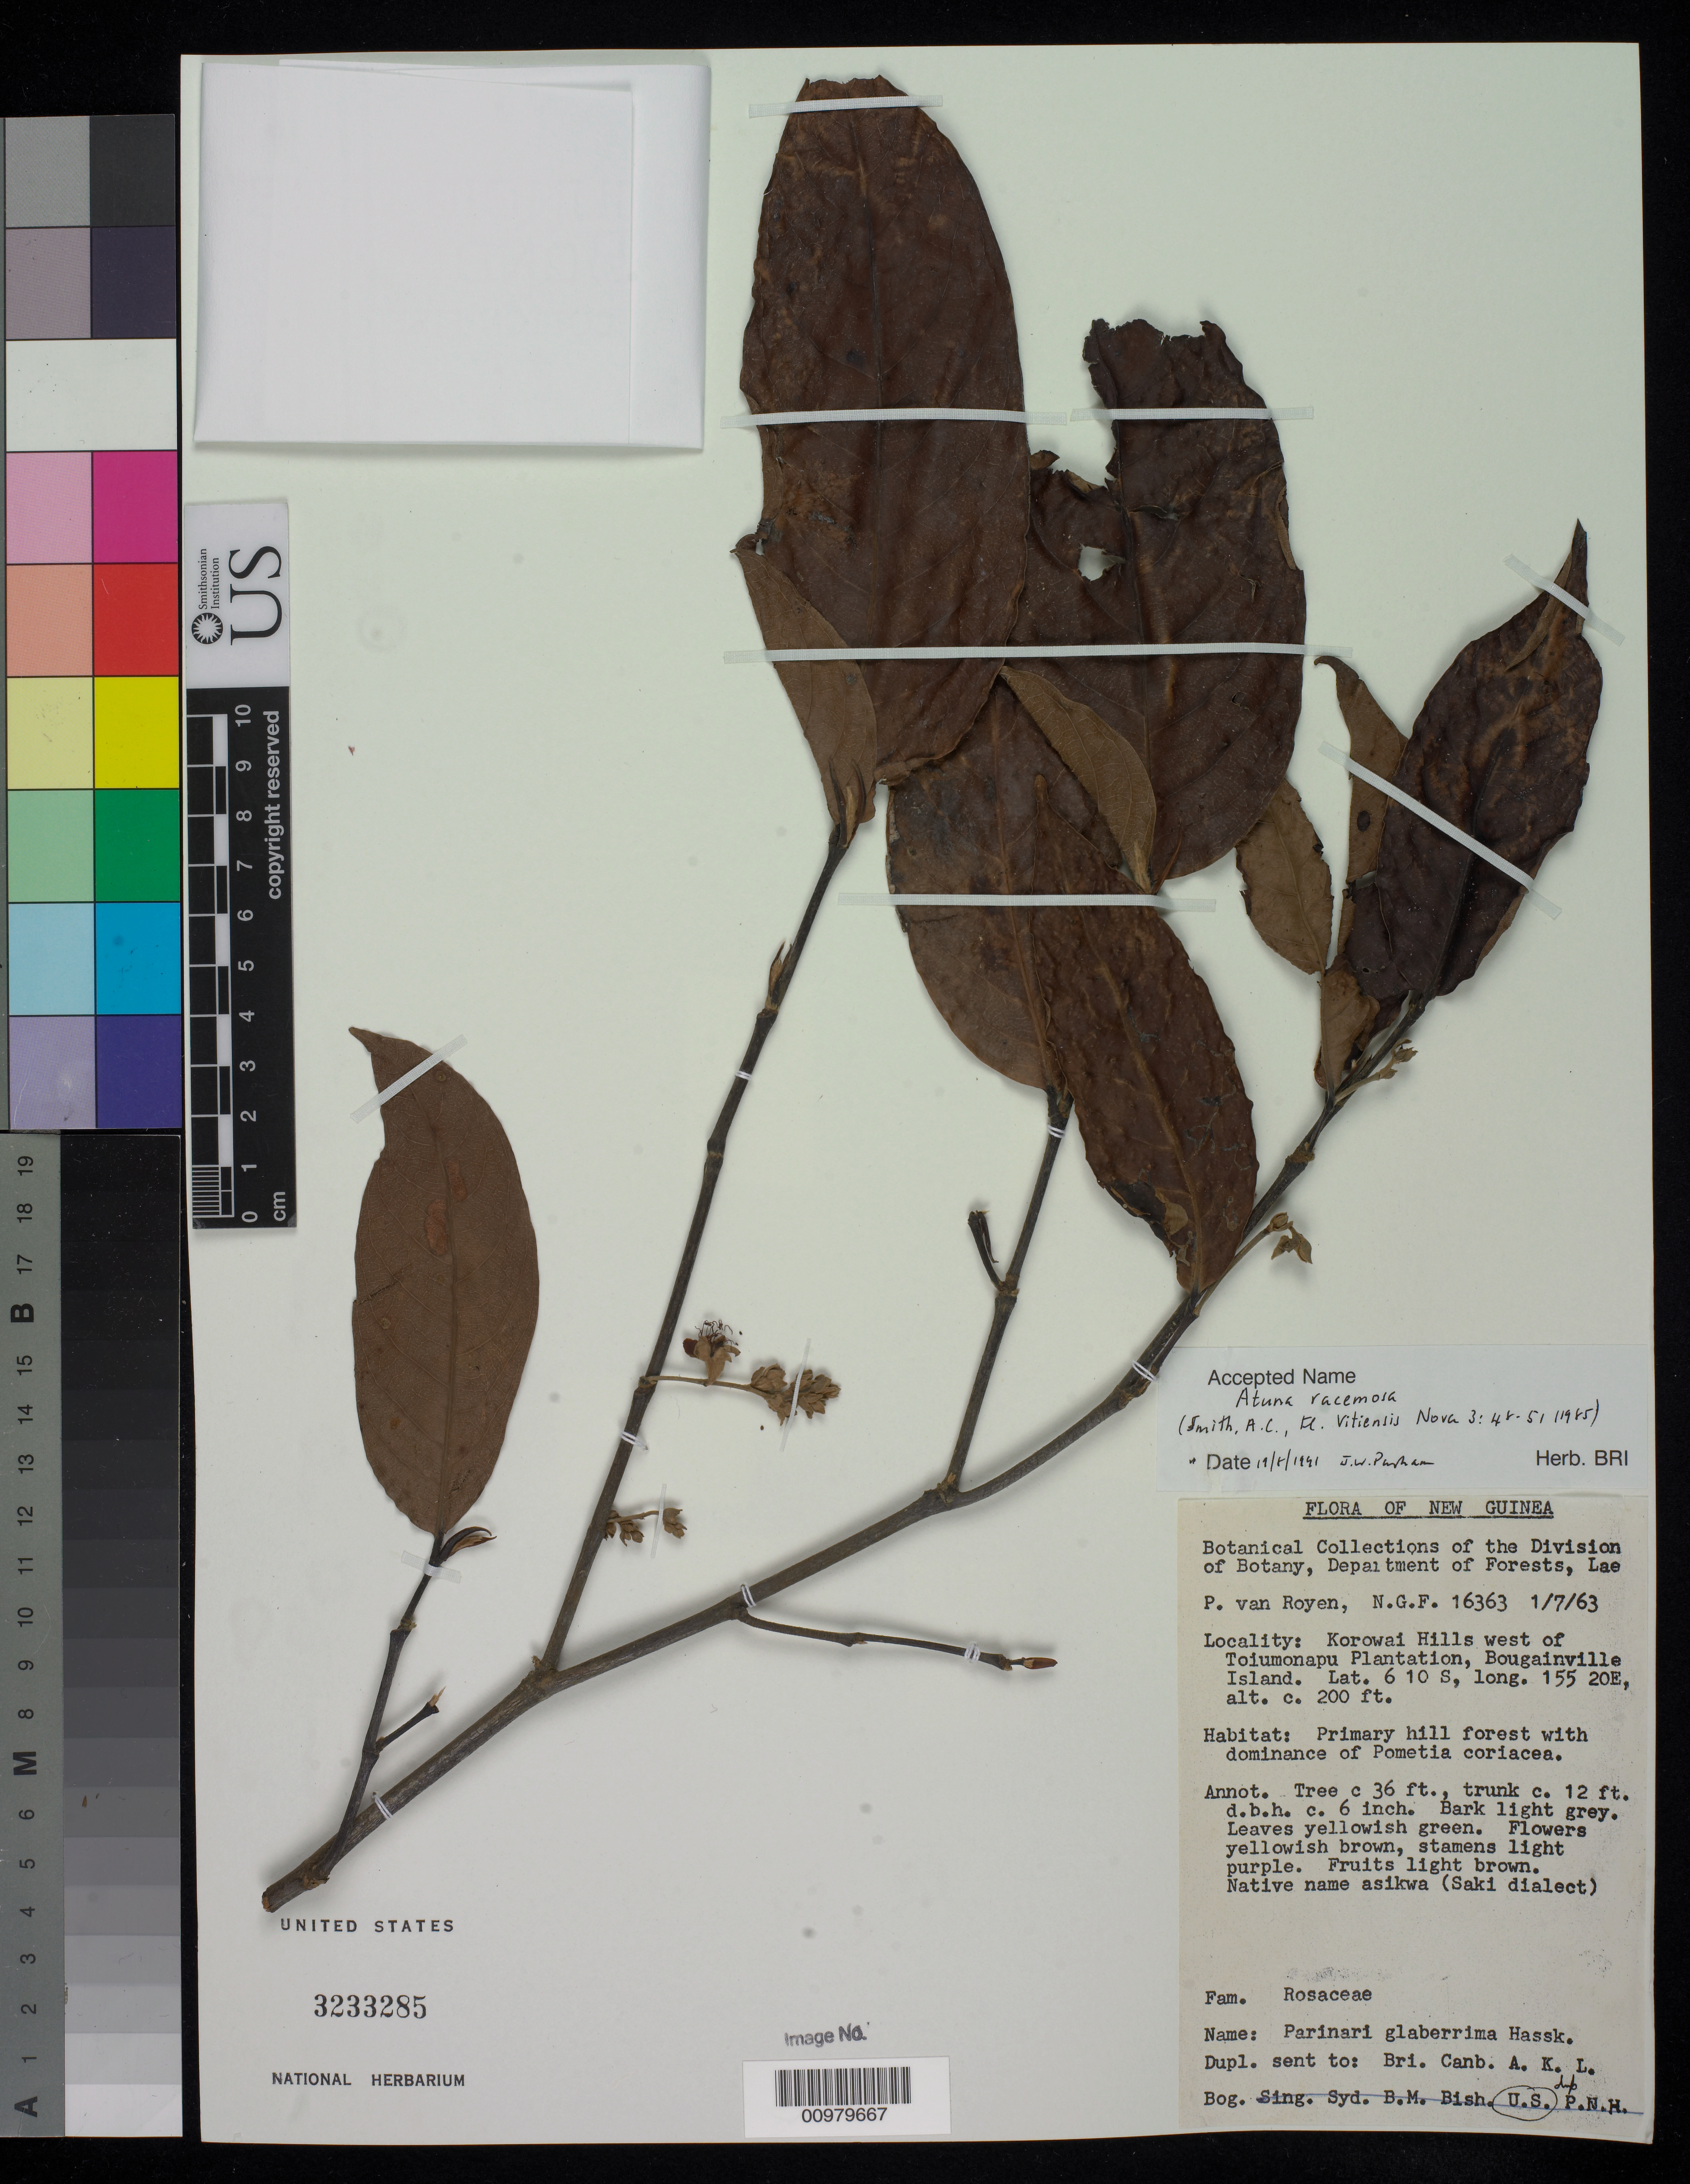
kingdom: Plantae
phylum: Tracheophyta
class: Magnoliopsida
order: Malpighiales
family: Chrysobalanaceae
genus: Atuna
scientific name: Atuna racemosa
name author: Raf.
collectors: P. van Royen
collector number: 16363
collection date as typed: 07 Jan 1963 or 01 Jul 1963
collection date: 1963-01-07 or 1963-07-01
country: Papua New Guinea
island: New Guinea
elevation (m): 61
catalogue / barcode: US 3233285